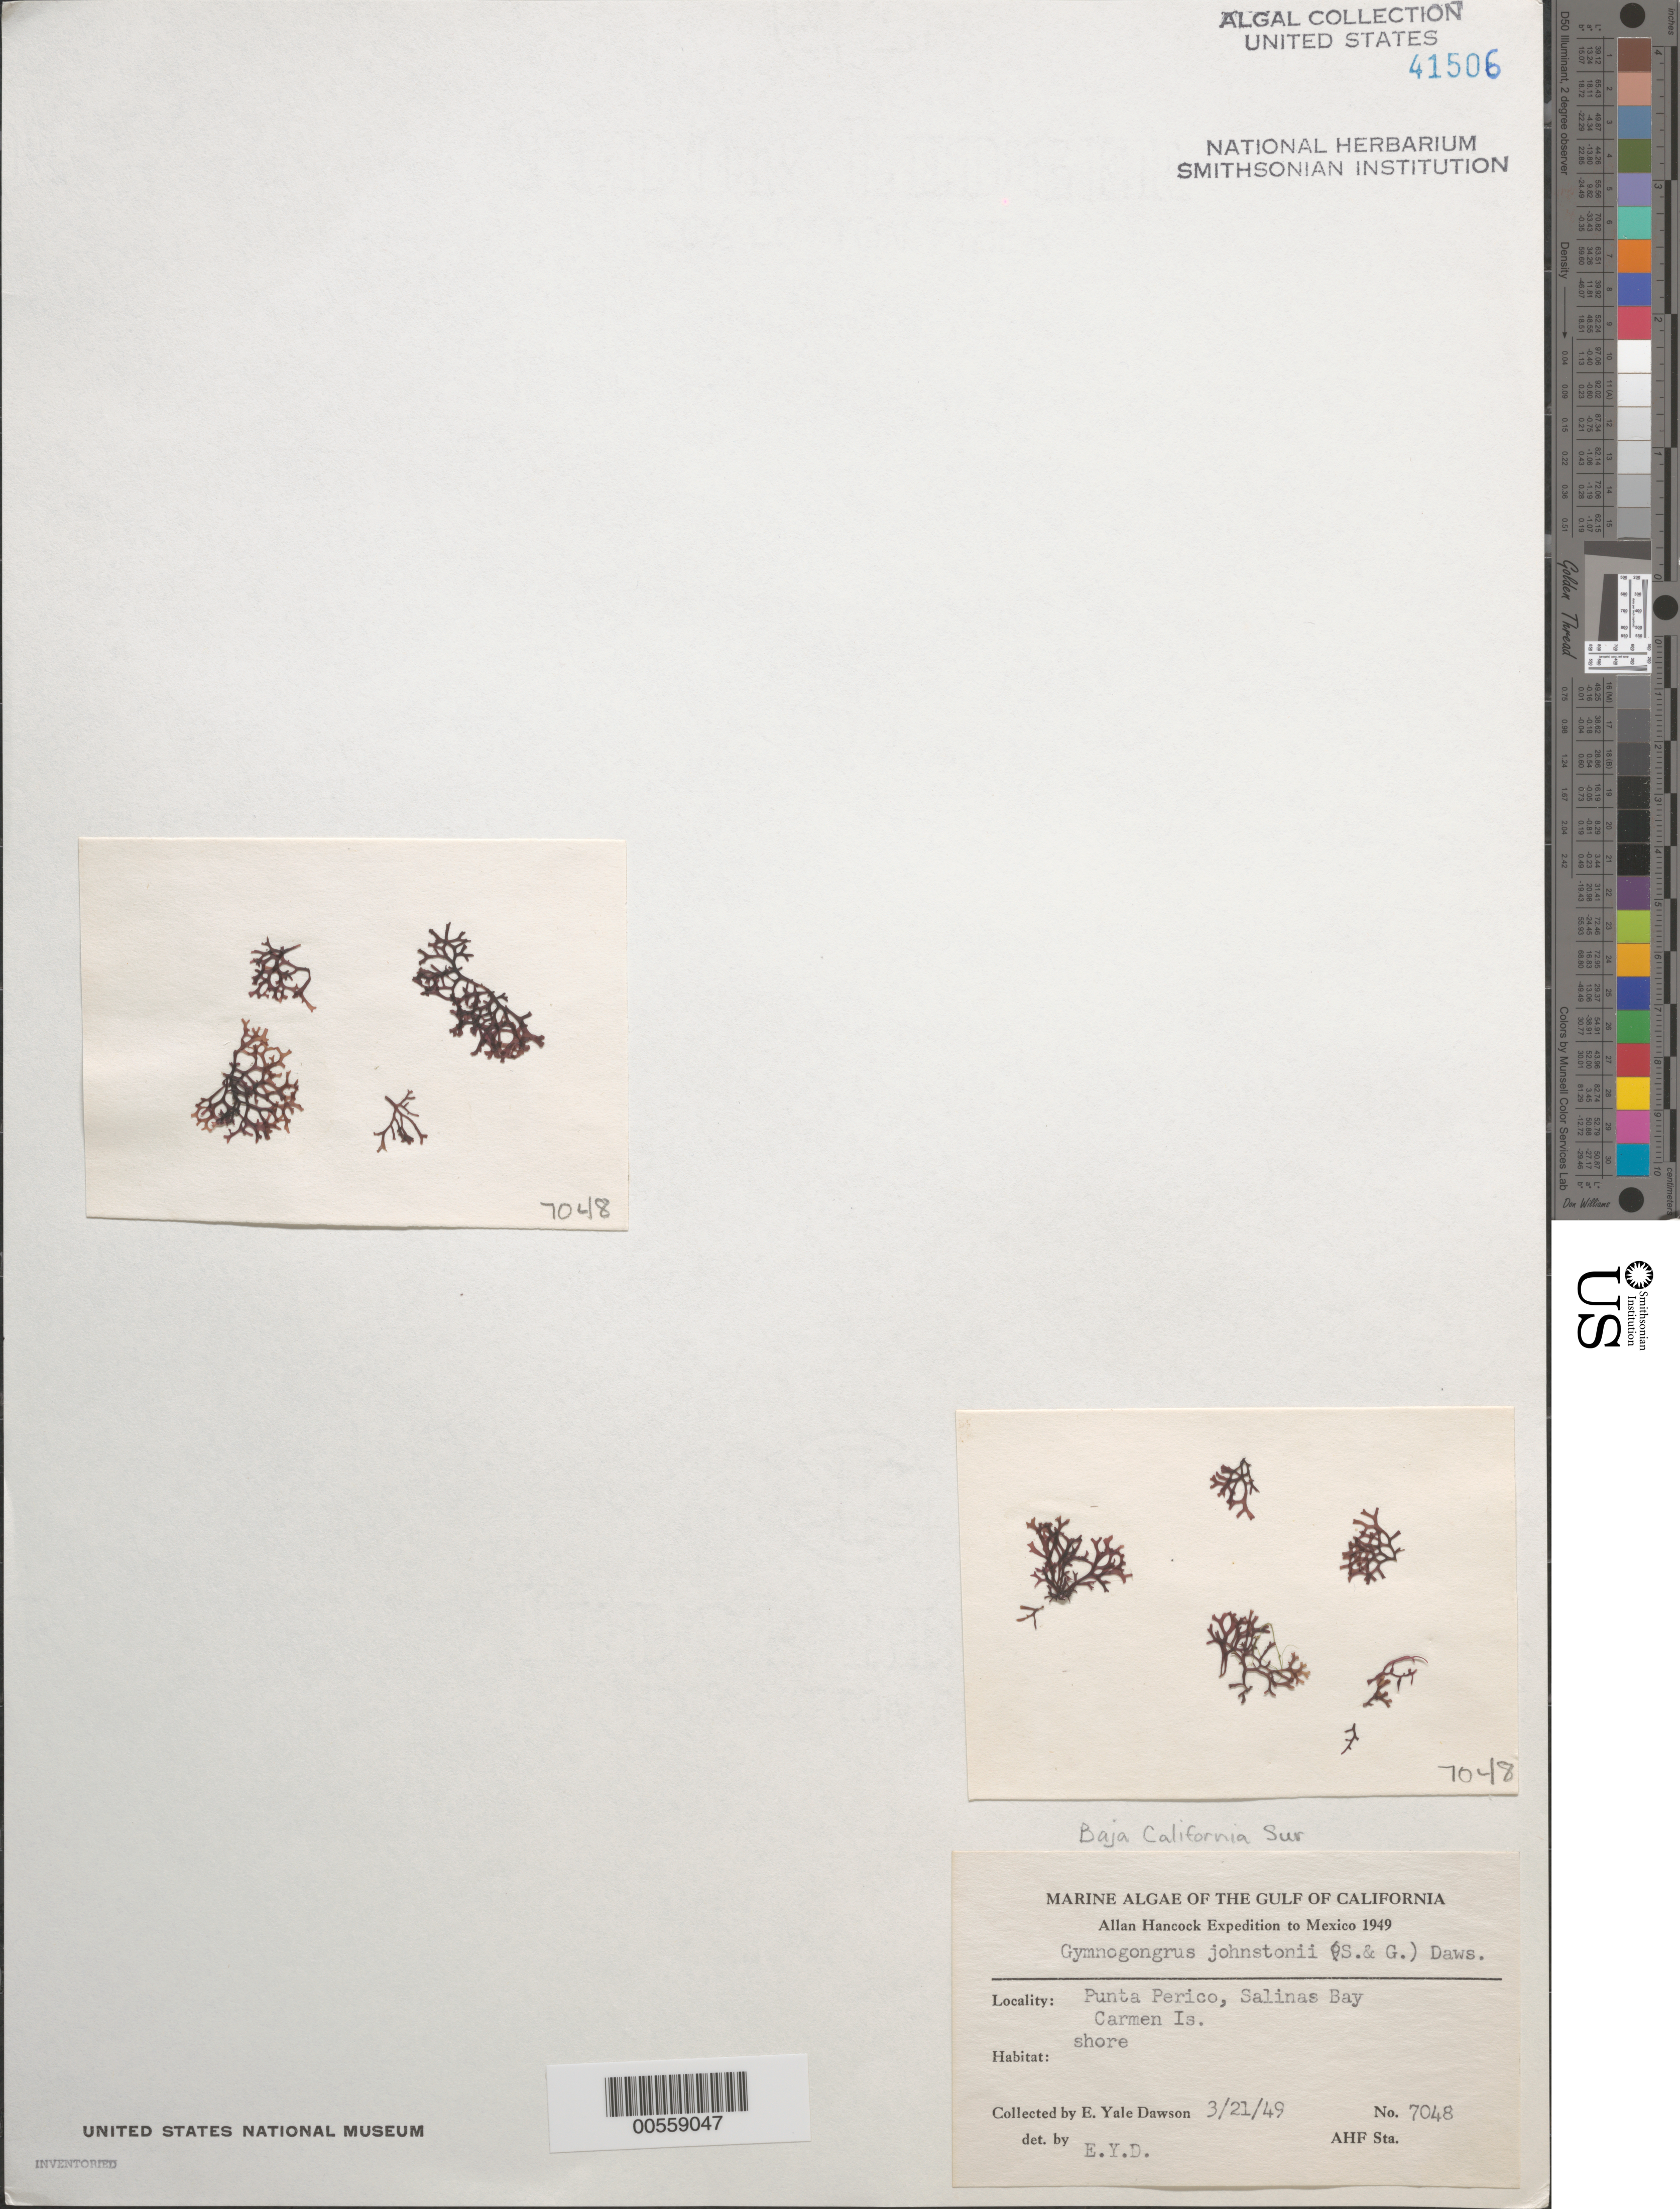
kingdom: Plantae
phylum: Rhodophyta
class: Florideophyceae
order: Gigartinales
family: Phyllophoraceae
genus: Gymnogongrus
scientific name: Gymnogongrus johnstonii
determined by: Dawson, E. Y.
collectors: E. Y. Dawson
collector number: EYD 7048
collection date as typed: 21 Mar 1949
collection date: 1949-03-21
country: Mexico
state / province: Baja California Sur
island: Isla Carmen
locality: Punta Perico, Bahia Salinas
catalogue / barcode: US 41506